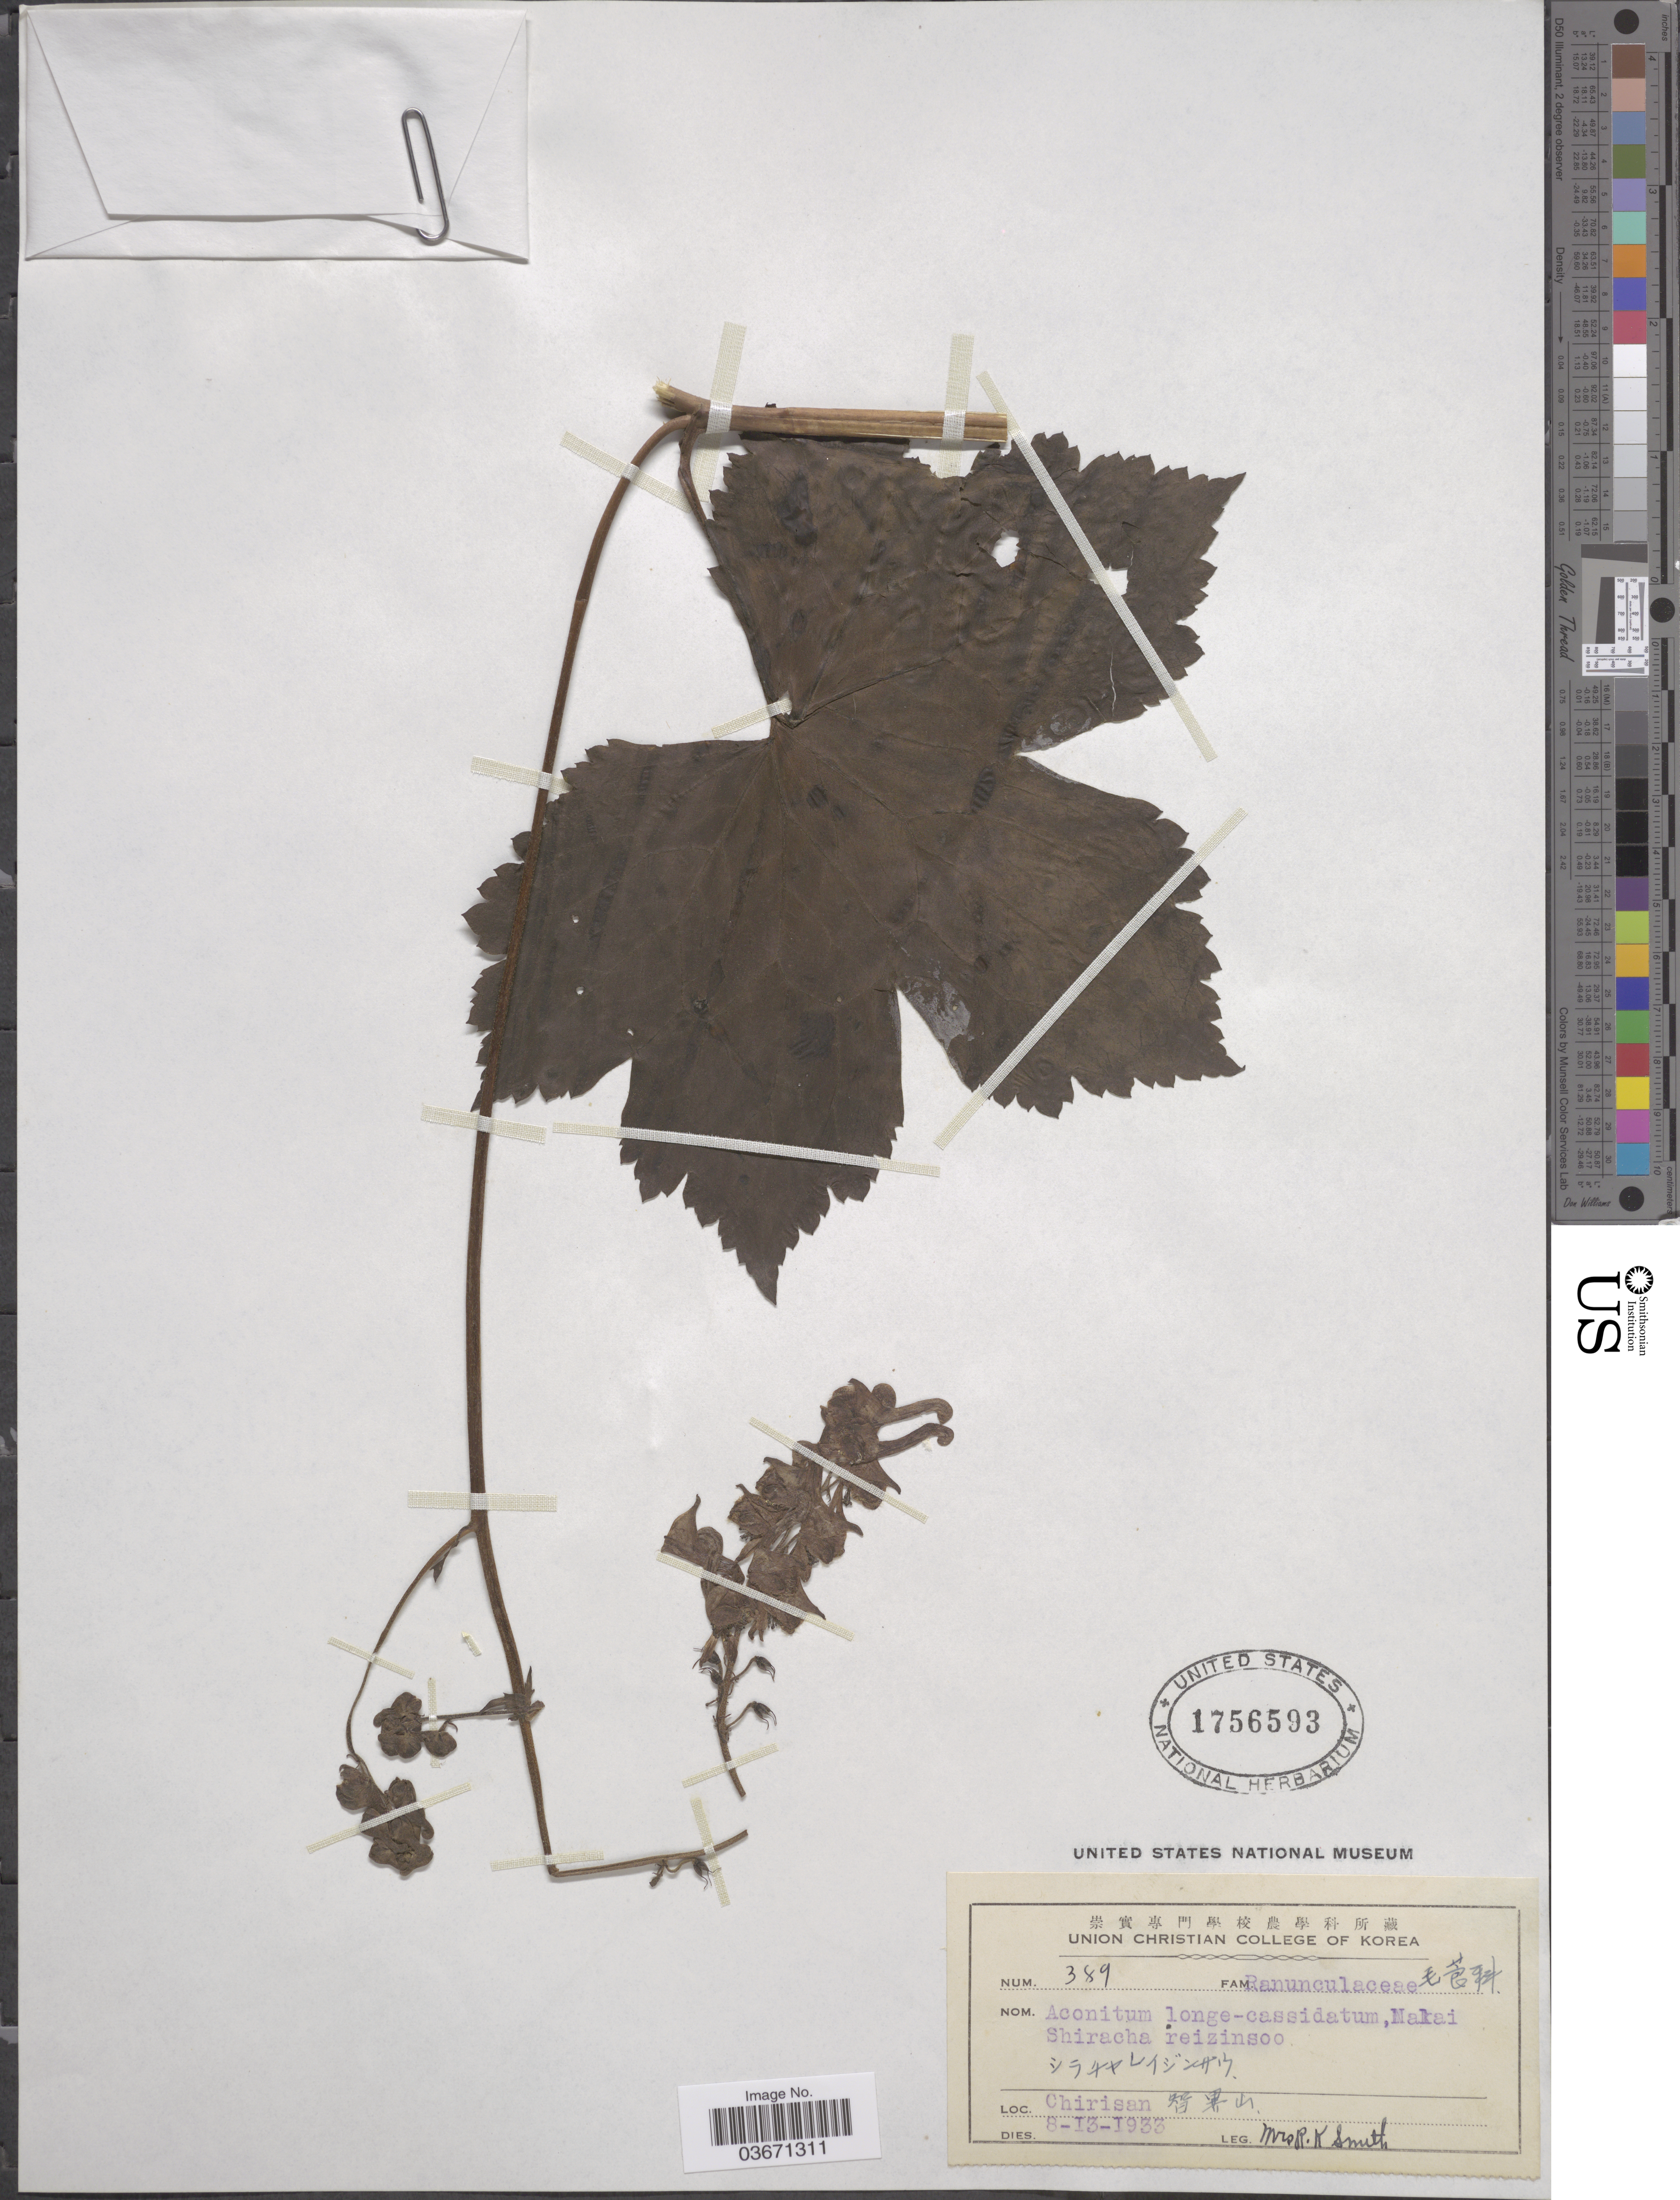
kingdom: Plantae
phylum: Tracheophyta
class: Magnoliopsida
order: Ranunculales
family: Ranunculaceae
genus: Aconitum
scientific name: Aconitum longecassidatum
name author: Nakai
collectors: Mrs. R. K. Smith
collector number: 389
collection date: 1933-08-13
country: South Korea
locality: Chirisan X.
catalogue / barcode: US 1756593